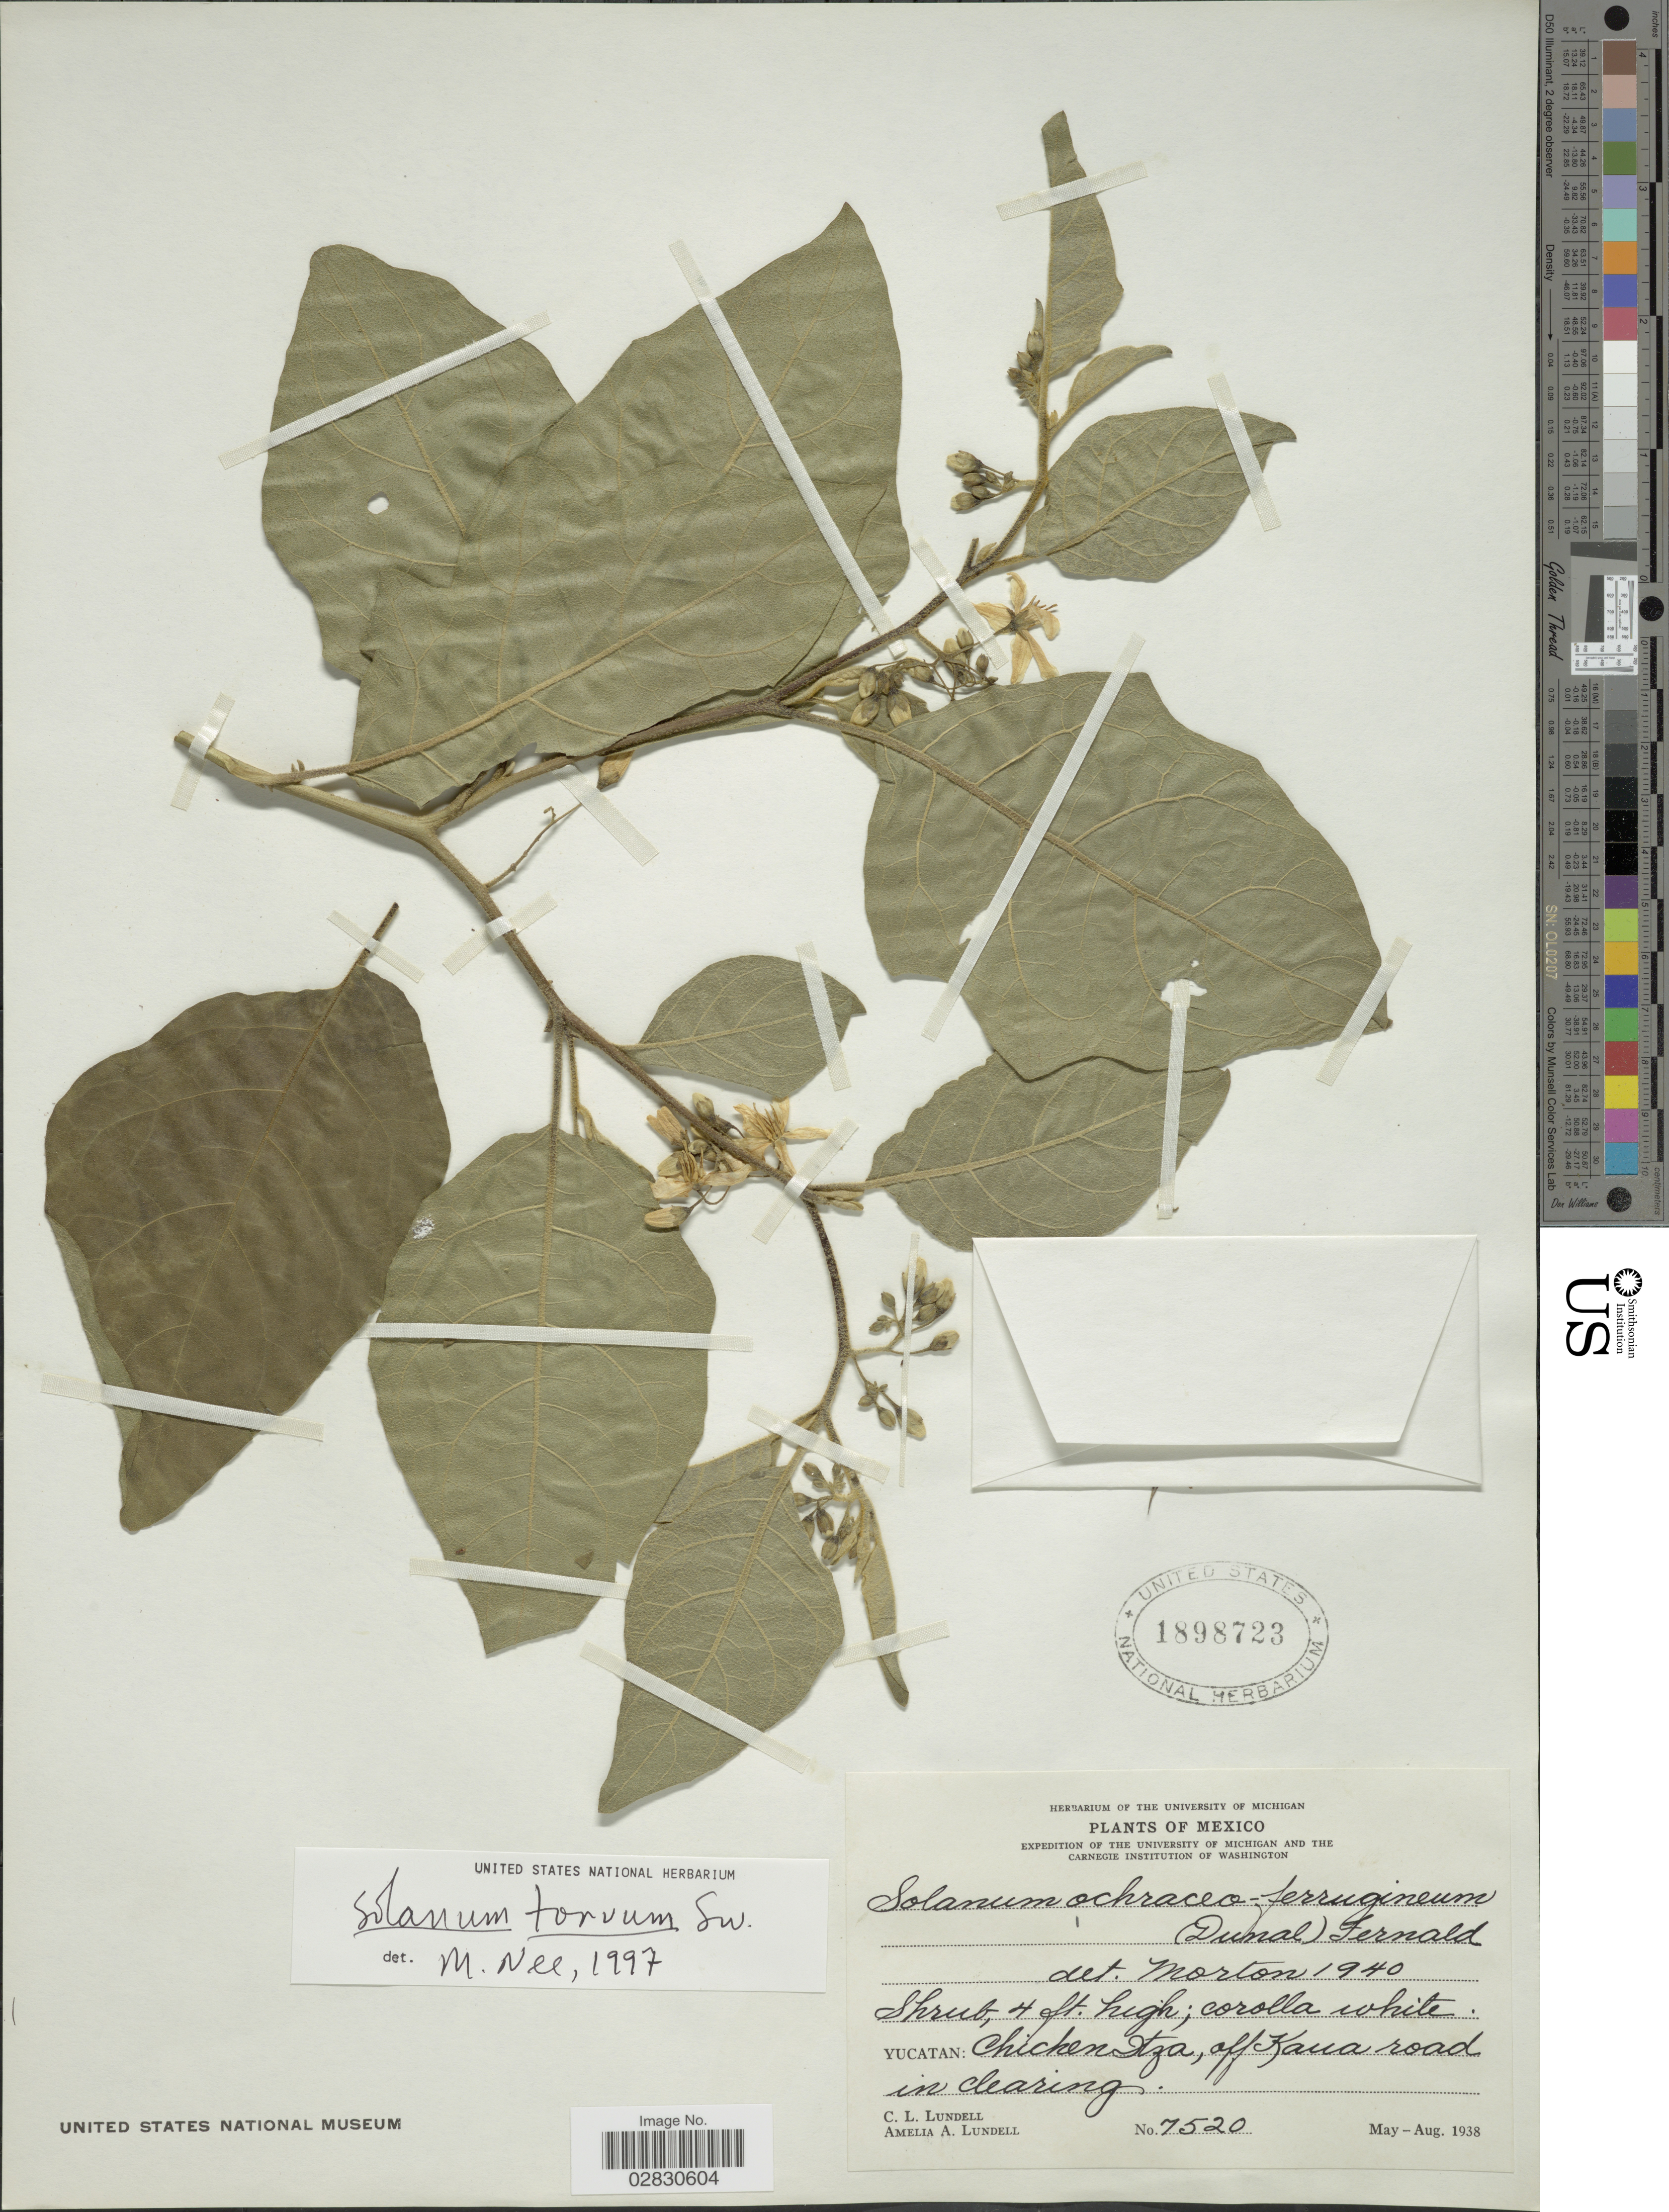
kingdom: Plantae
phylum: Tracheophyta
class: Magnoliopsida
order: Solanales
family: Solanaceae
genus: Solanum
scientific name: Solanum torvum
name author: Sw.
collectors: C. L. Lundell & A. A. Lundell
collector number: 7520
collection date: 1938-05/1938-08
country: Mexico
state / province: Yucatán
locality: Chichen Itza, off Kaua road.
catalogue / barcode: US 1898723